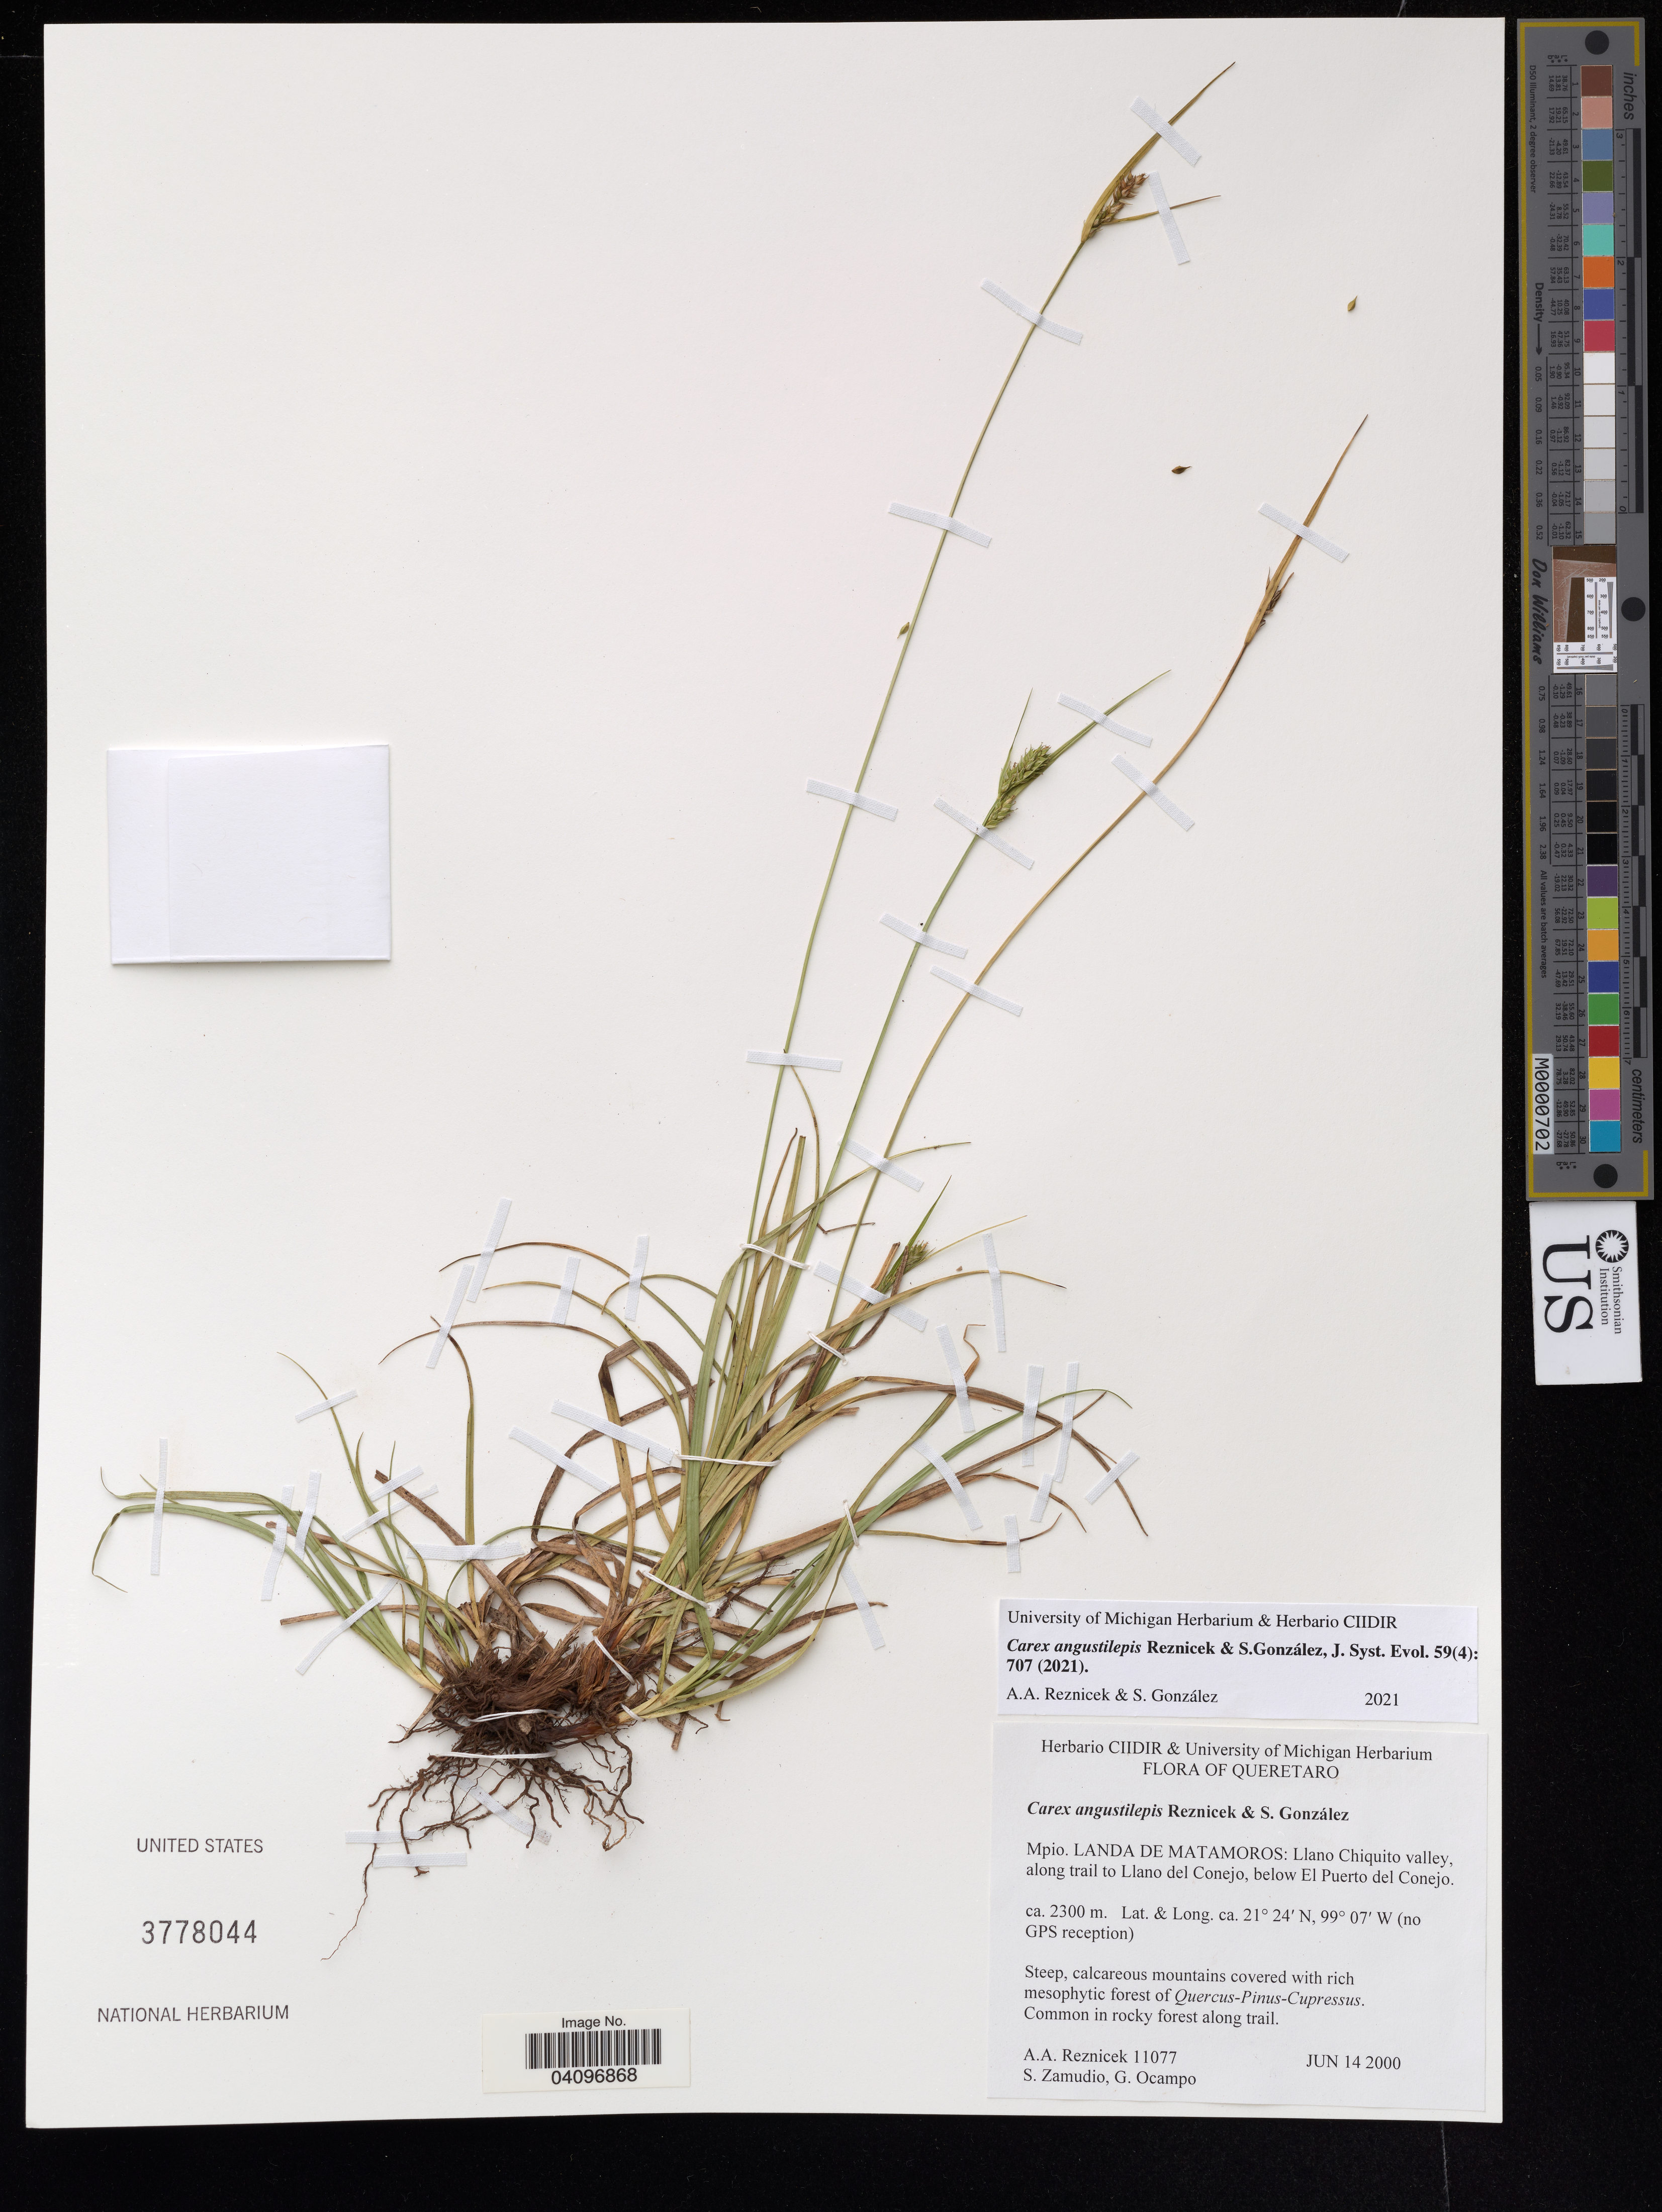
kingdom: Plantae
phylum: Tracheophyta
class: Liliopsida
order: Poales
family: Cyperaceae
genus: Carex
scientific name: Carex angustilepis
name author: Reznicek & S.González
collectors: A. A. Reznicek, S. Zamudio & G. Ocampo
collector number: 11077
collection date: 2000-06-14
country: Mexico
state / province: Querétaro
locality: Mpio. Landa de Matamoros: Llano Chiquito valley, along trail to Llano del Conejo, below El Puerto del Conejo.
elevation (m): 2300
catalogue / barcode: US 3778044